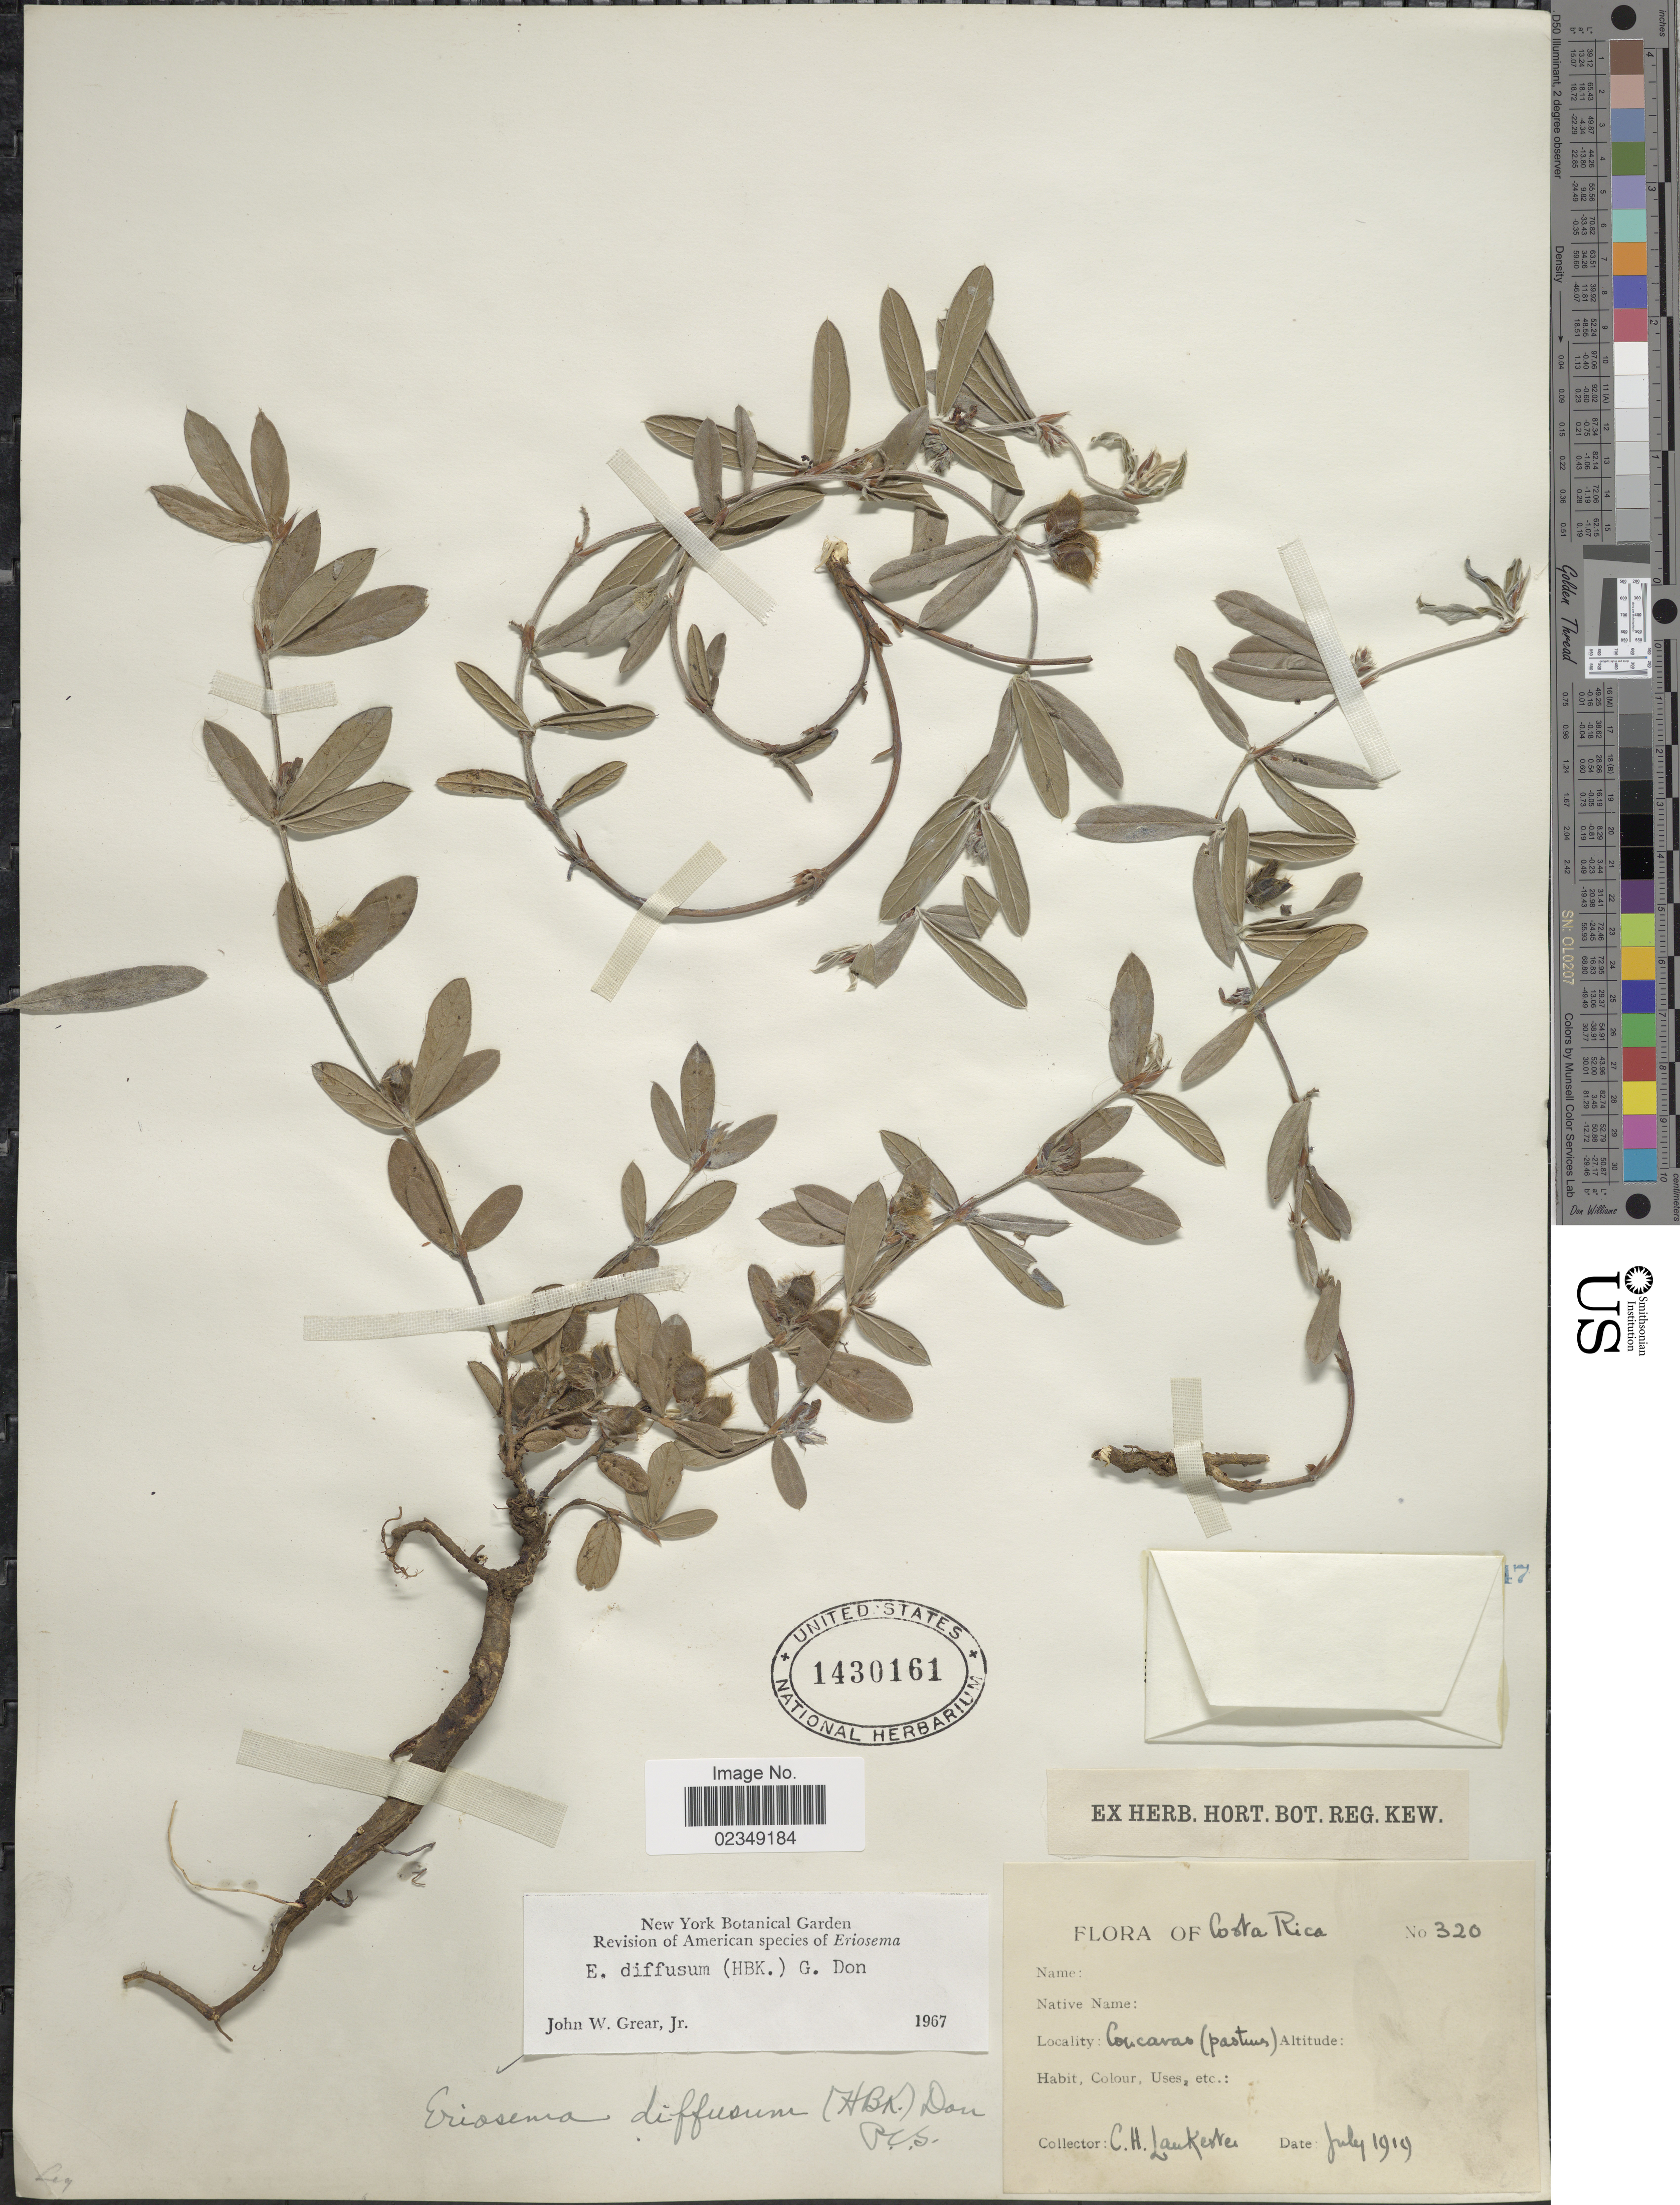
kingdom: Plantae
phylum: Tracheophyta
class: Magnoliopsida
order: Fabales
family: Fabaceae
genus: Eriosema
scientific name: Eriosema diffusum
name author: (Kunth) G. Don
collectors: C. Laukesten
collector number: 320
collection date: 1919-07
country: Costa Rica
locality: Coucaras (pastures)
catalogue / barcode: US 1430161